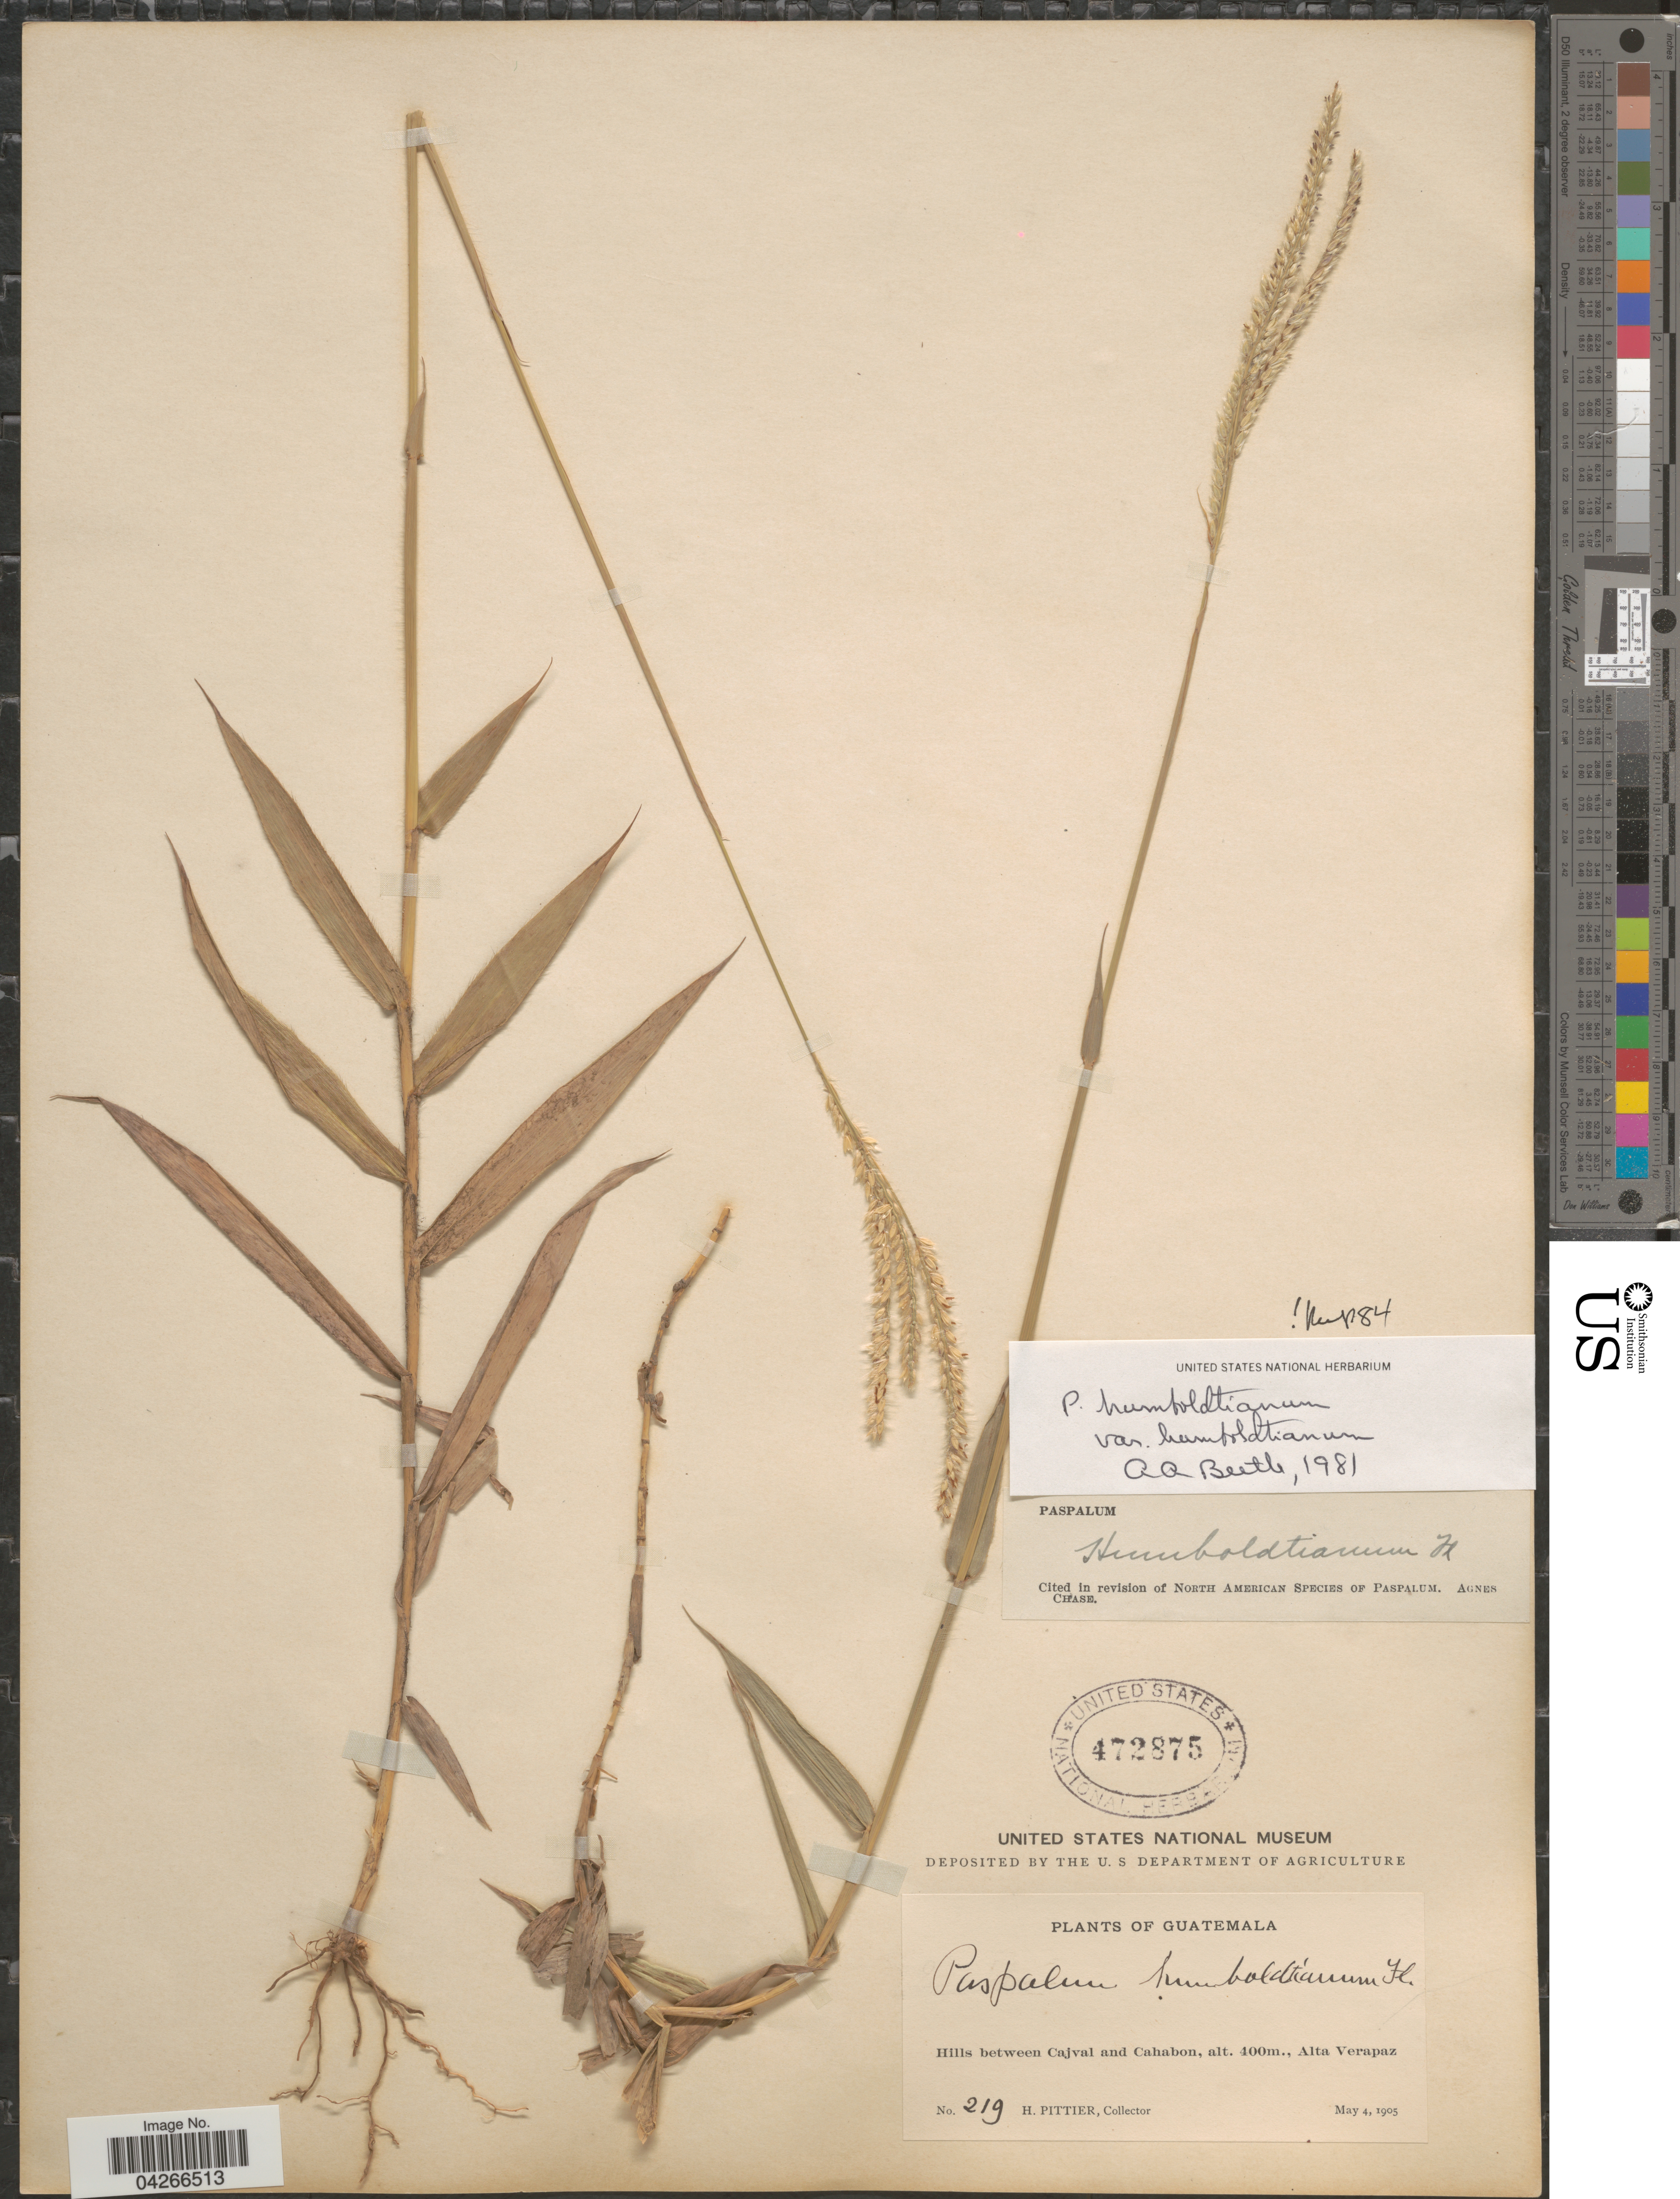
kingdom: Plantae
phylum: Tracheophyta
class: Liliopsida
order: Poales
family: Poaceae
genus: Paspalum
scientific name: Paspalum humboldtianum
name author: Flüggé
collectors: H. F. Pittier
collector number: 219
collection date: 1905-05-04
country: Guatemala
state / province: Alta Verapaz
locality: Hills between Cajval and Cahabon.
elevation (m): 400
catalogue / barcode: US 472875